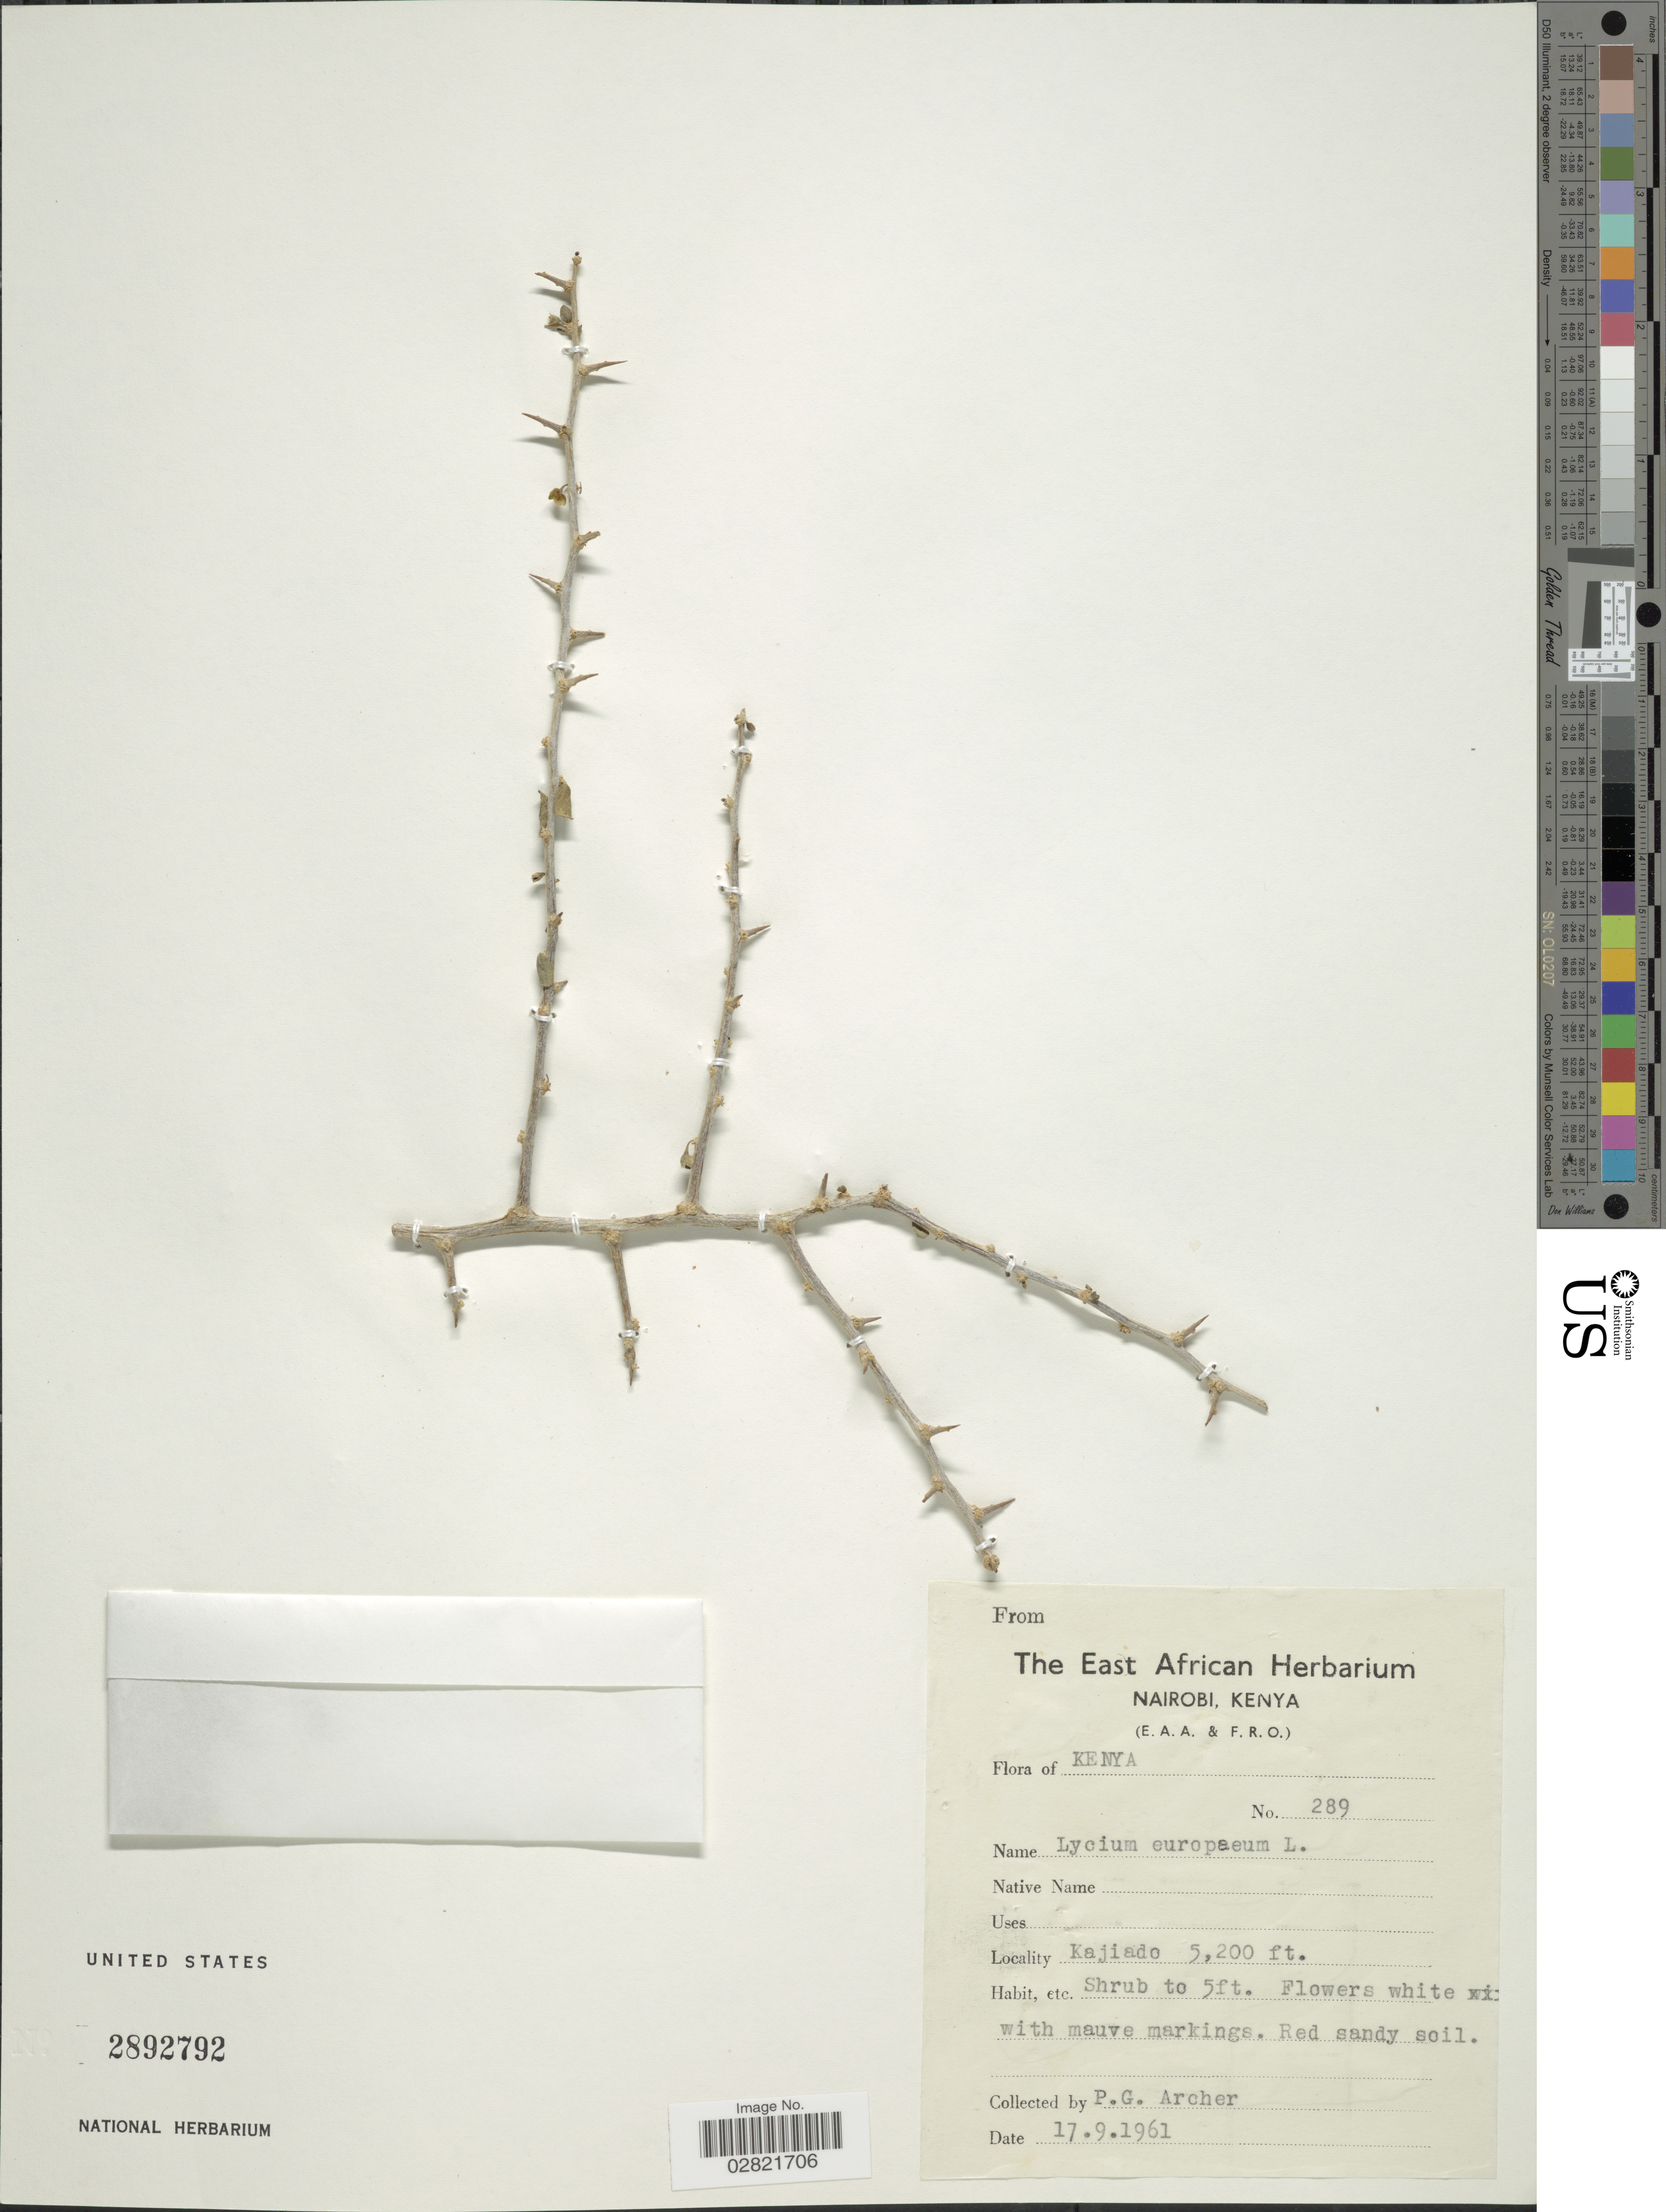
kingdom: Plantae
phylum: Tracheophyta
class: Magnoliopsida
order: Solanales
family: Solanaceae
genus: Lycium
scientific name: Lycium europaeum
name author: L.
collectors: P. G. Archer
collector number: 289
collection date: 1961-09-17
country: Kenya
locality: Kajiado.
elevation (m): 1585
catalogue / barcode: US 2892792